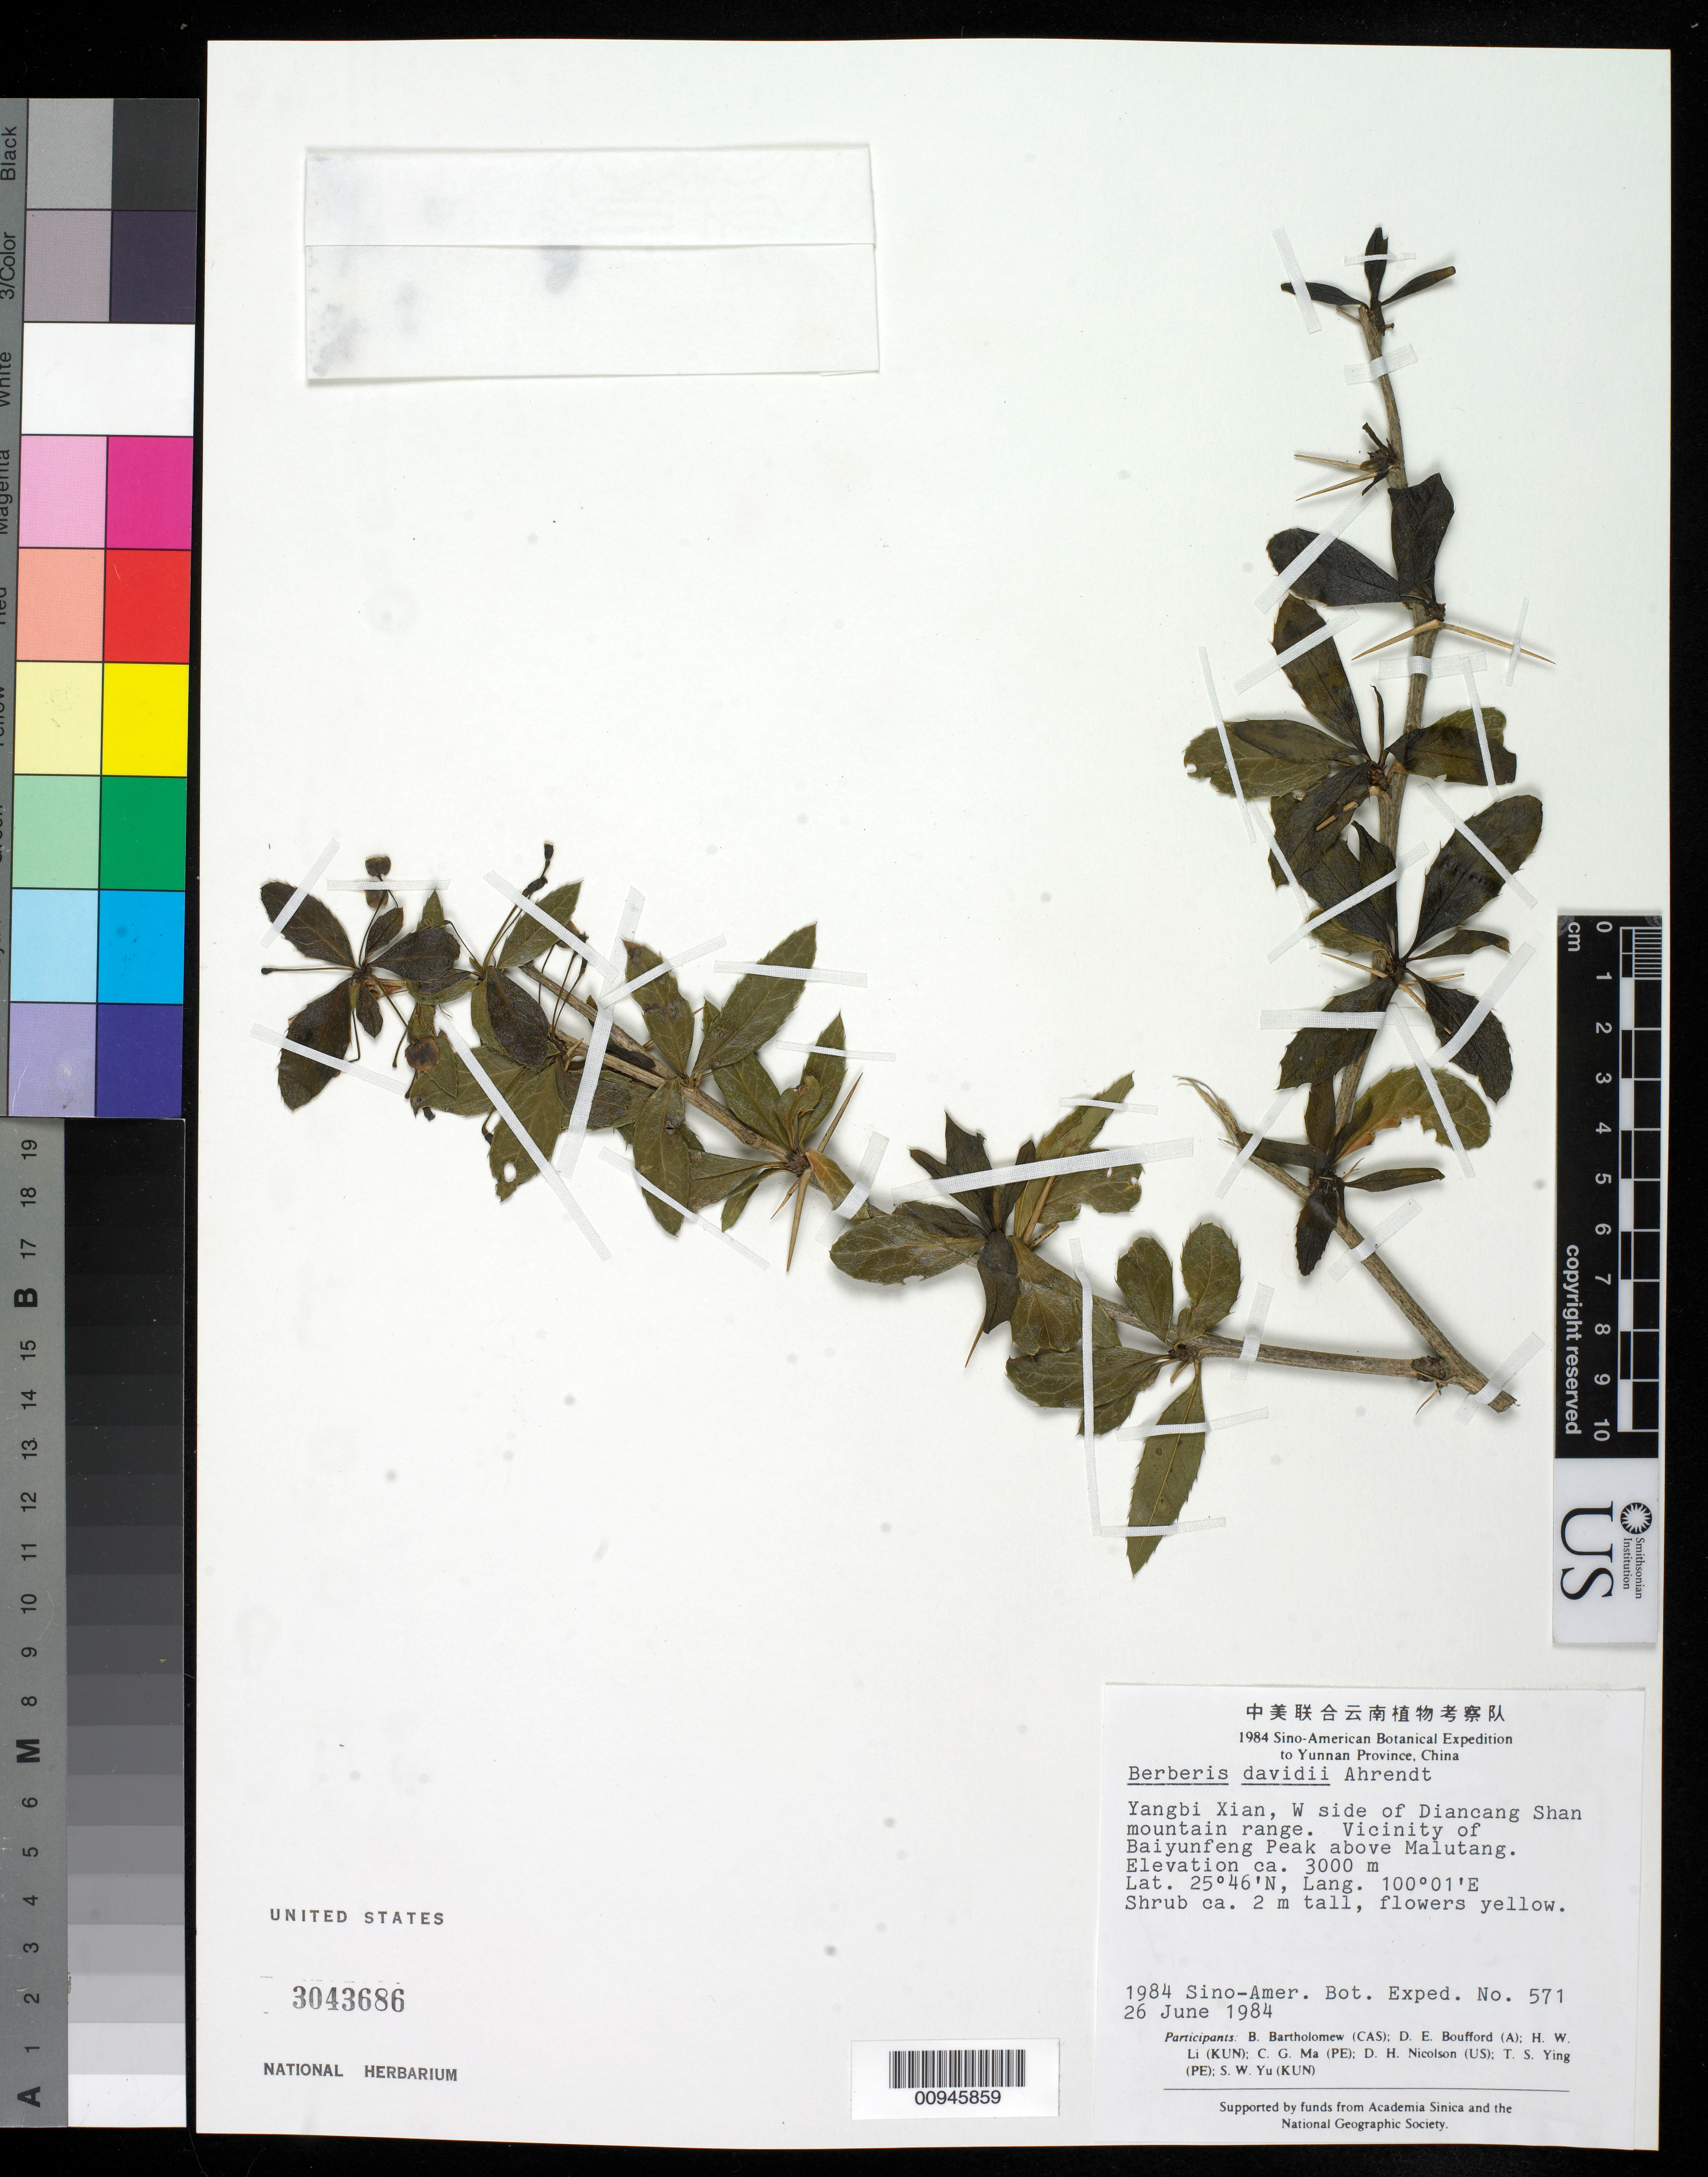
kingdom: Plantae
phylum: Tracheophyta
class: Magnoliopsida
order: Ranunculales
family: Berberidaceae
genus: Berberis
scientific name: Berberis davidii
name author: Ahrendt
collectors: B. M. Bartholomew, D. E. Boufford, H. W. Li, C. Ma, D. H. Nicolson, T. Ying & S. Yu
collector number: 571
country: China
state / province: Yunnan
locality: Yangbi Xian, W side of Diancang Shan Mountain range, Baiyunfeng Peak above Malutang.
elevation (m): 3000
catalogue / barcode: US 3043686